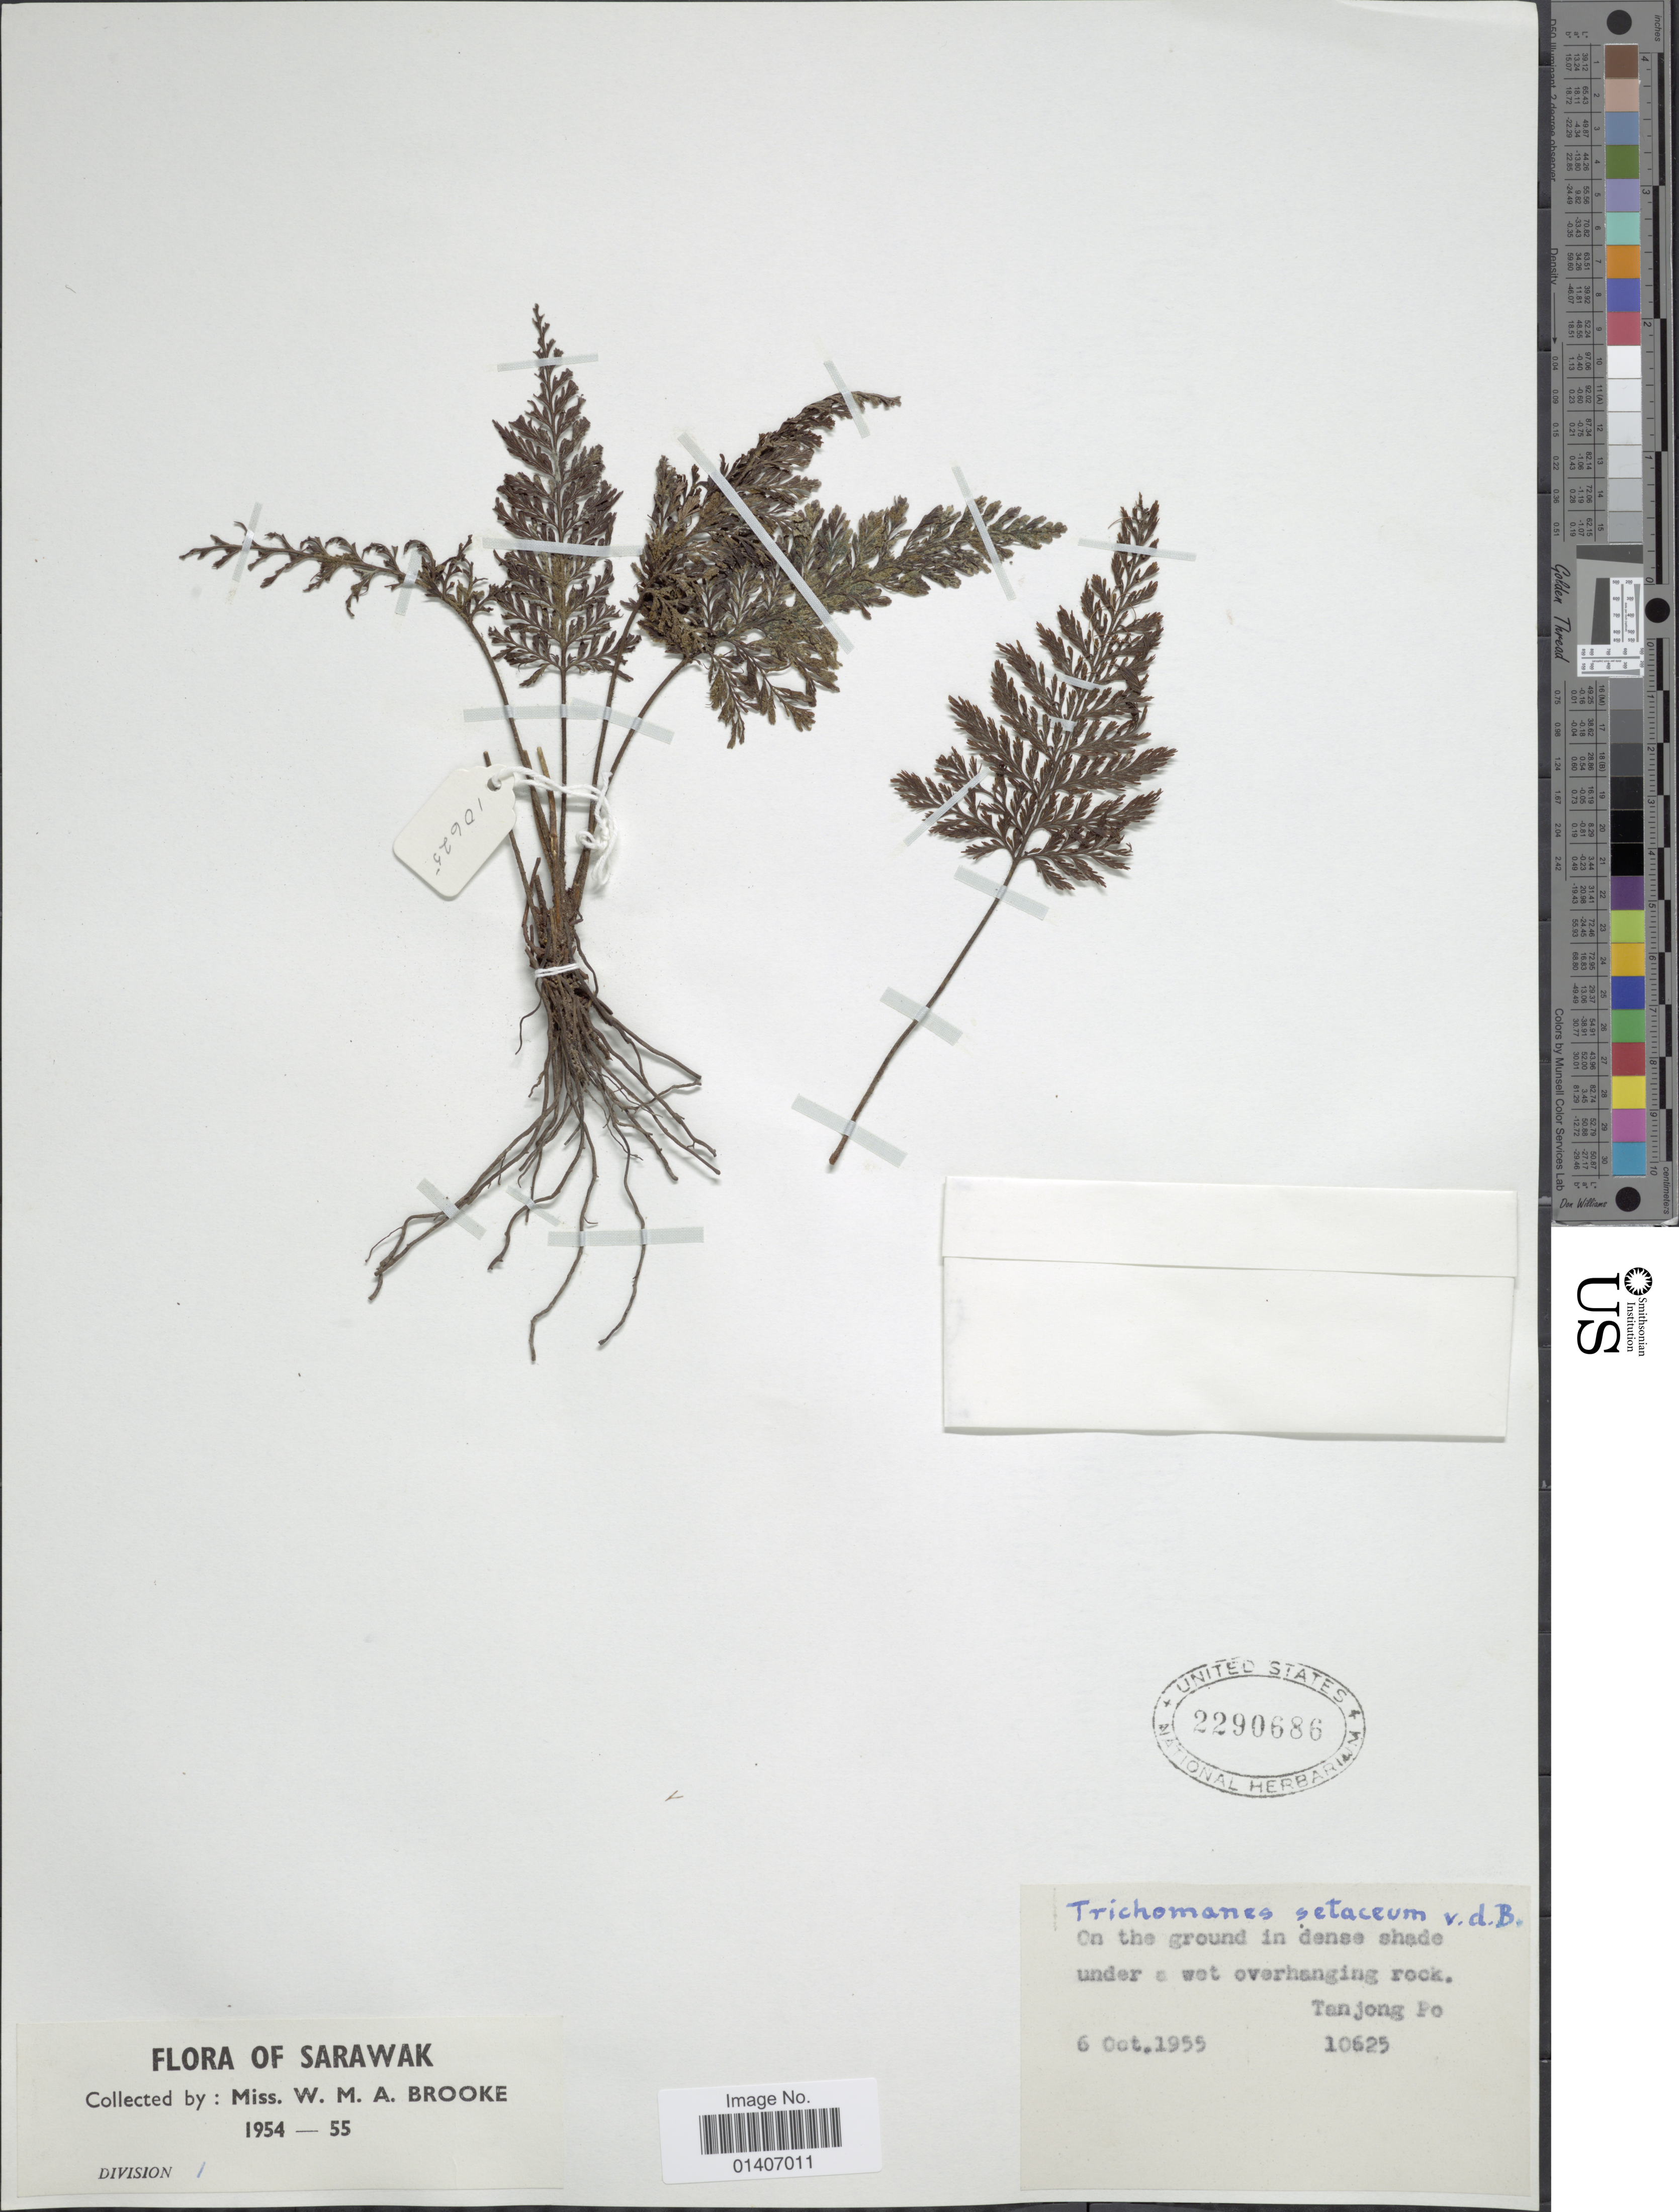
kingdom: Plantae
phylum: Tracheophyta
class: Polypodiopsida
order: Hymenophyllales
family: Hymenophyllaceae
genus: Abrodictyum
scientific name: Abrodictyum setaceum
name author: (Bosch) Ebihara & K. Iwats.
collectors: W. Brooke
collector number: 10625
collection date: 1955-10-06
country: Malaysia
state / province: Sarawak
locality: On the ground in dense shade under a wet overhanging rock Tanjong Po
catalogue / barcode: US 2290686